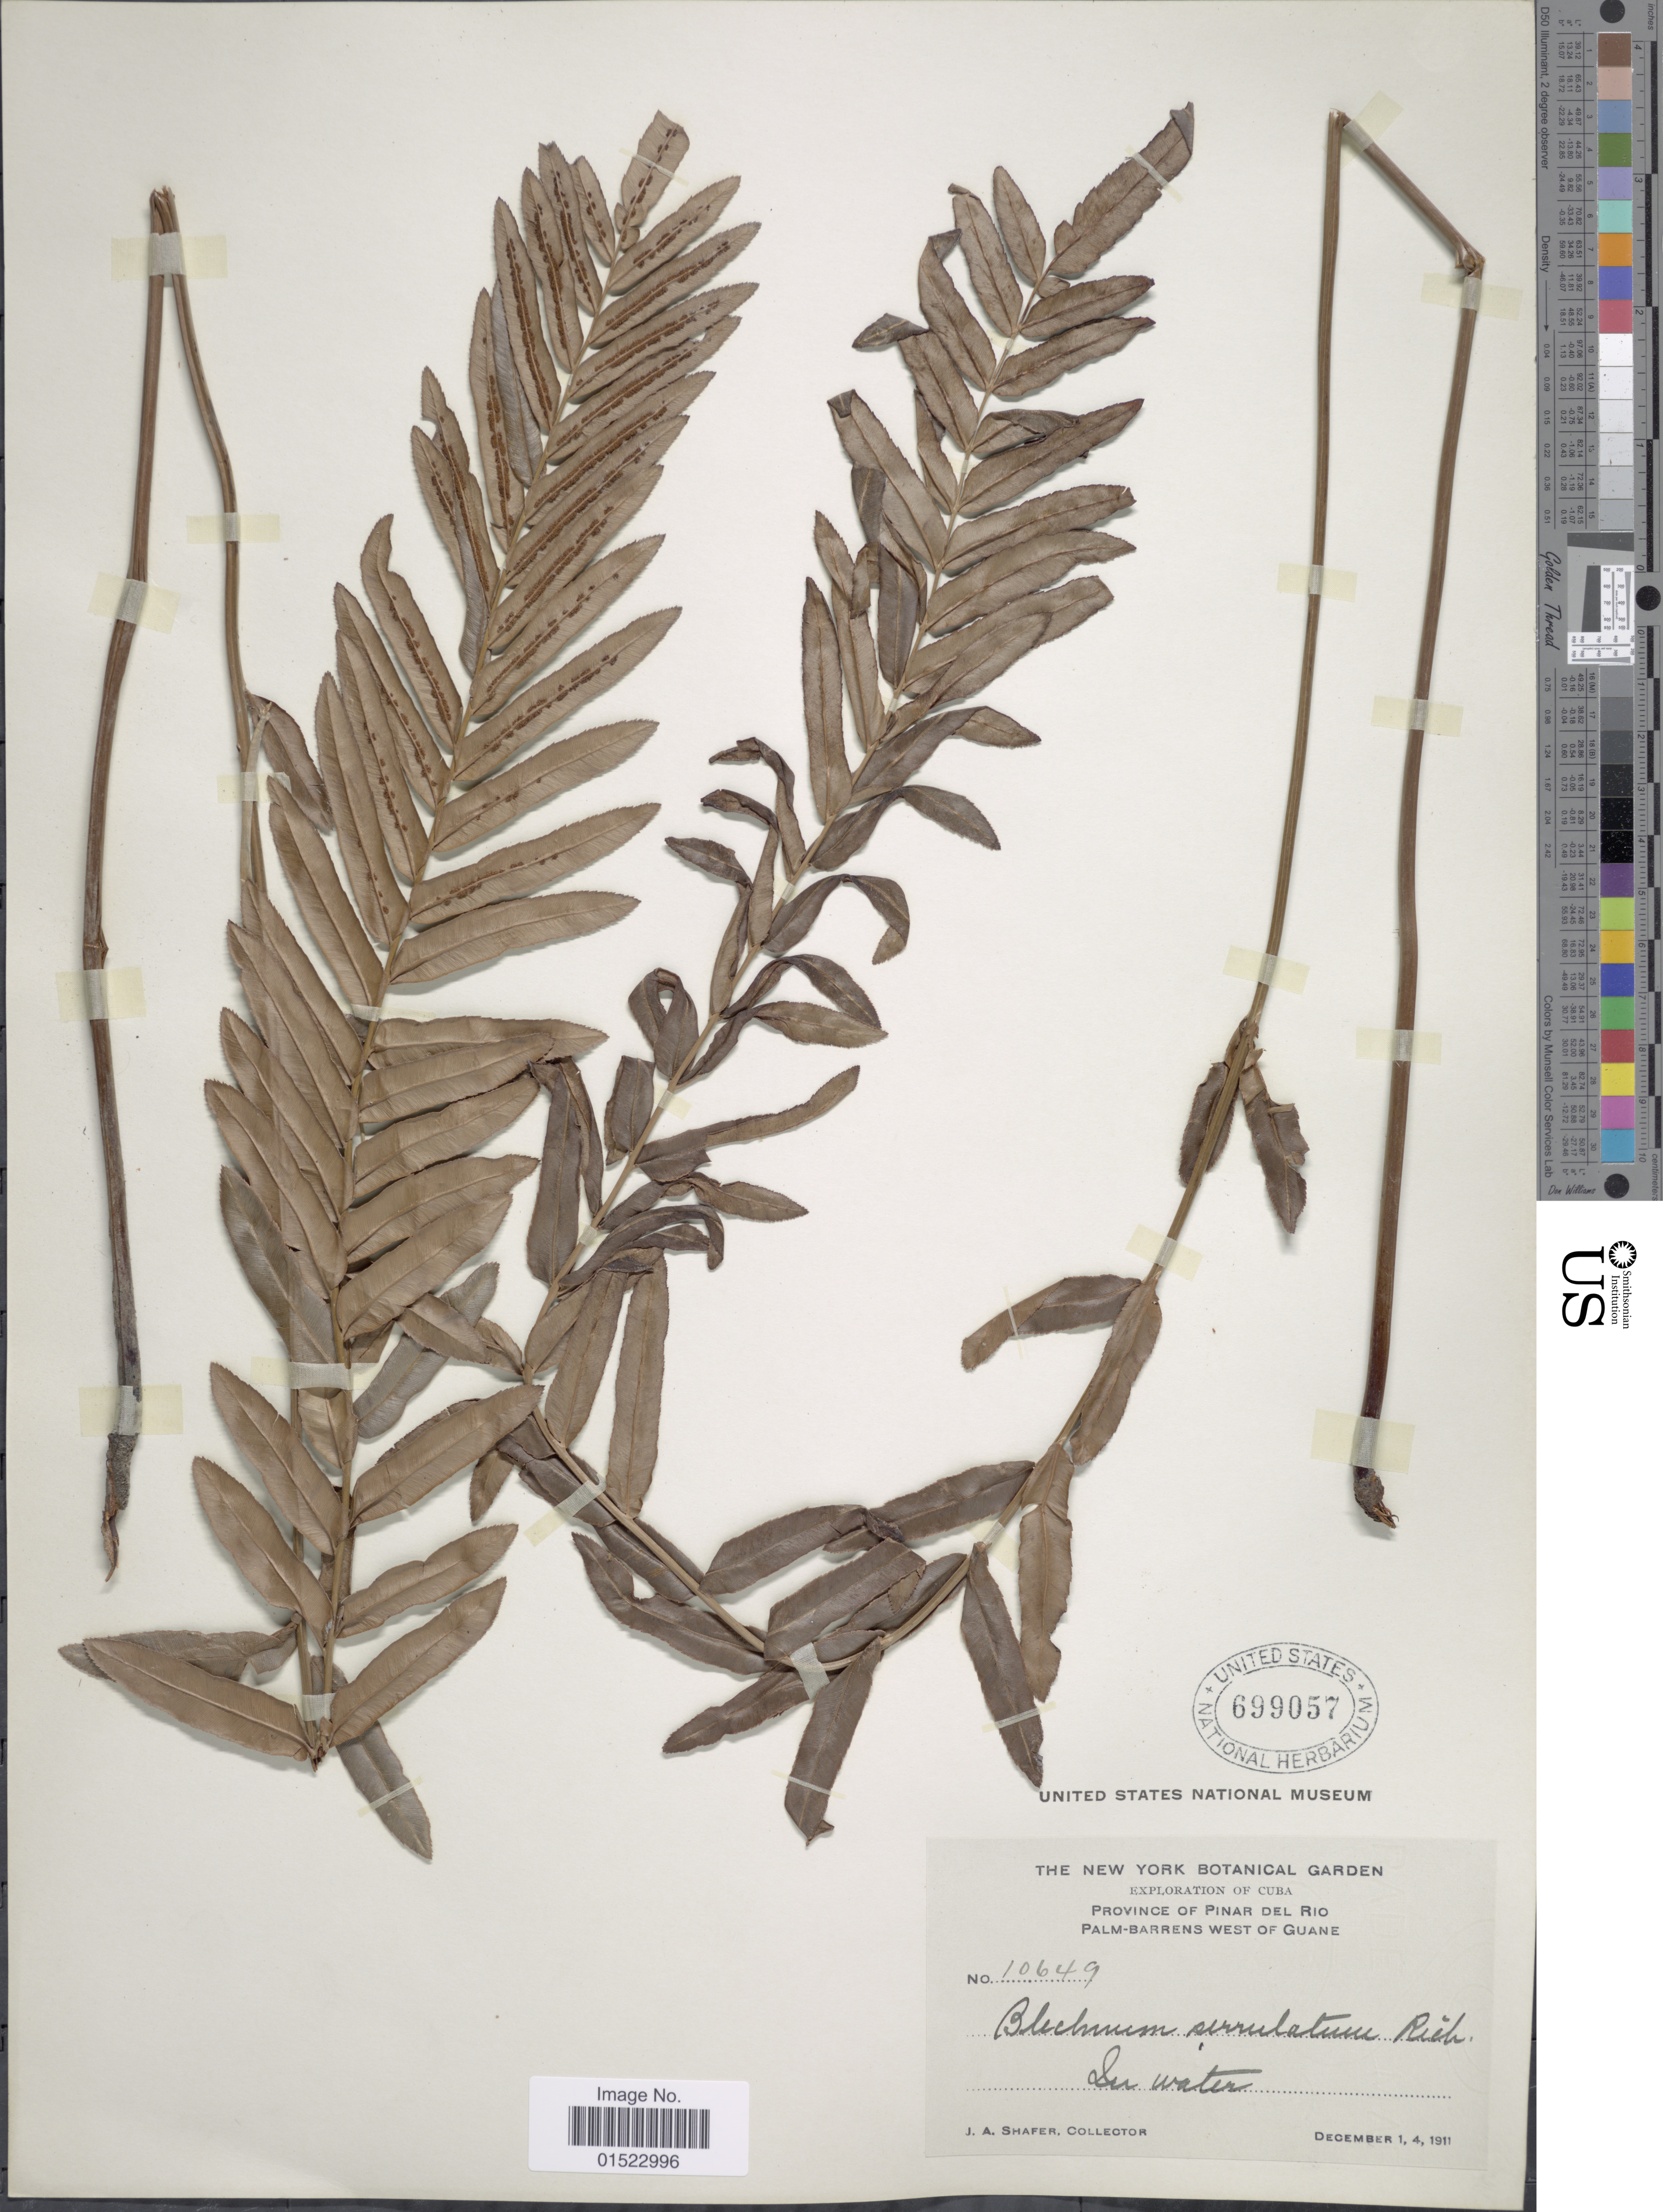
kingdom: Plantae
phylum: Tracheophyta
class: Polypodiopsida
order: Polypodiales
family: Blechnaceae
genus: Telmatoblechnum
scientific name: Telmatoblechnum serrulatum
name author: (Rich.) Perrie et al.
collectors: J. A. Shafer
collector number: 10649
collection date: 1911-12-01/1911-12-04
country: Cuba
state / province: Pinar del Río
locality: Exploration of Cuba, Palm-Barrens West of Guane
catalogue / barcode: US 699057